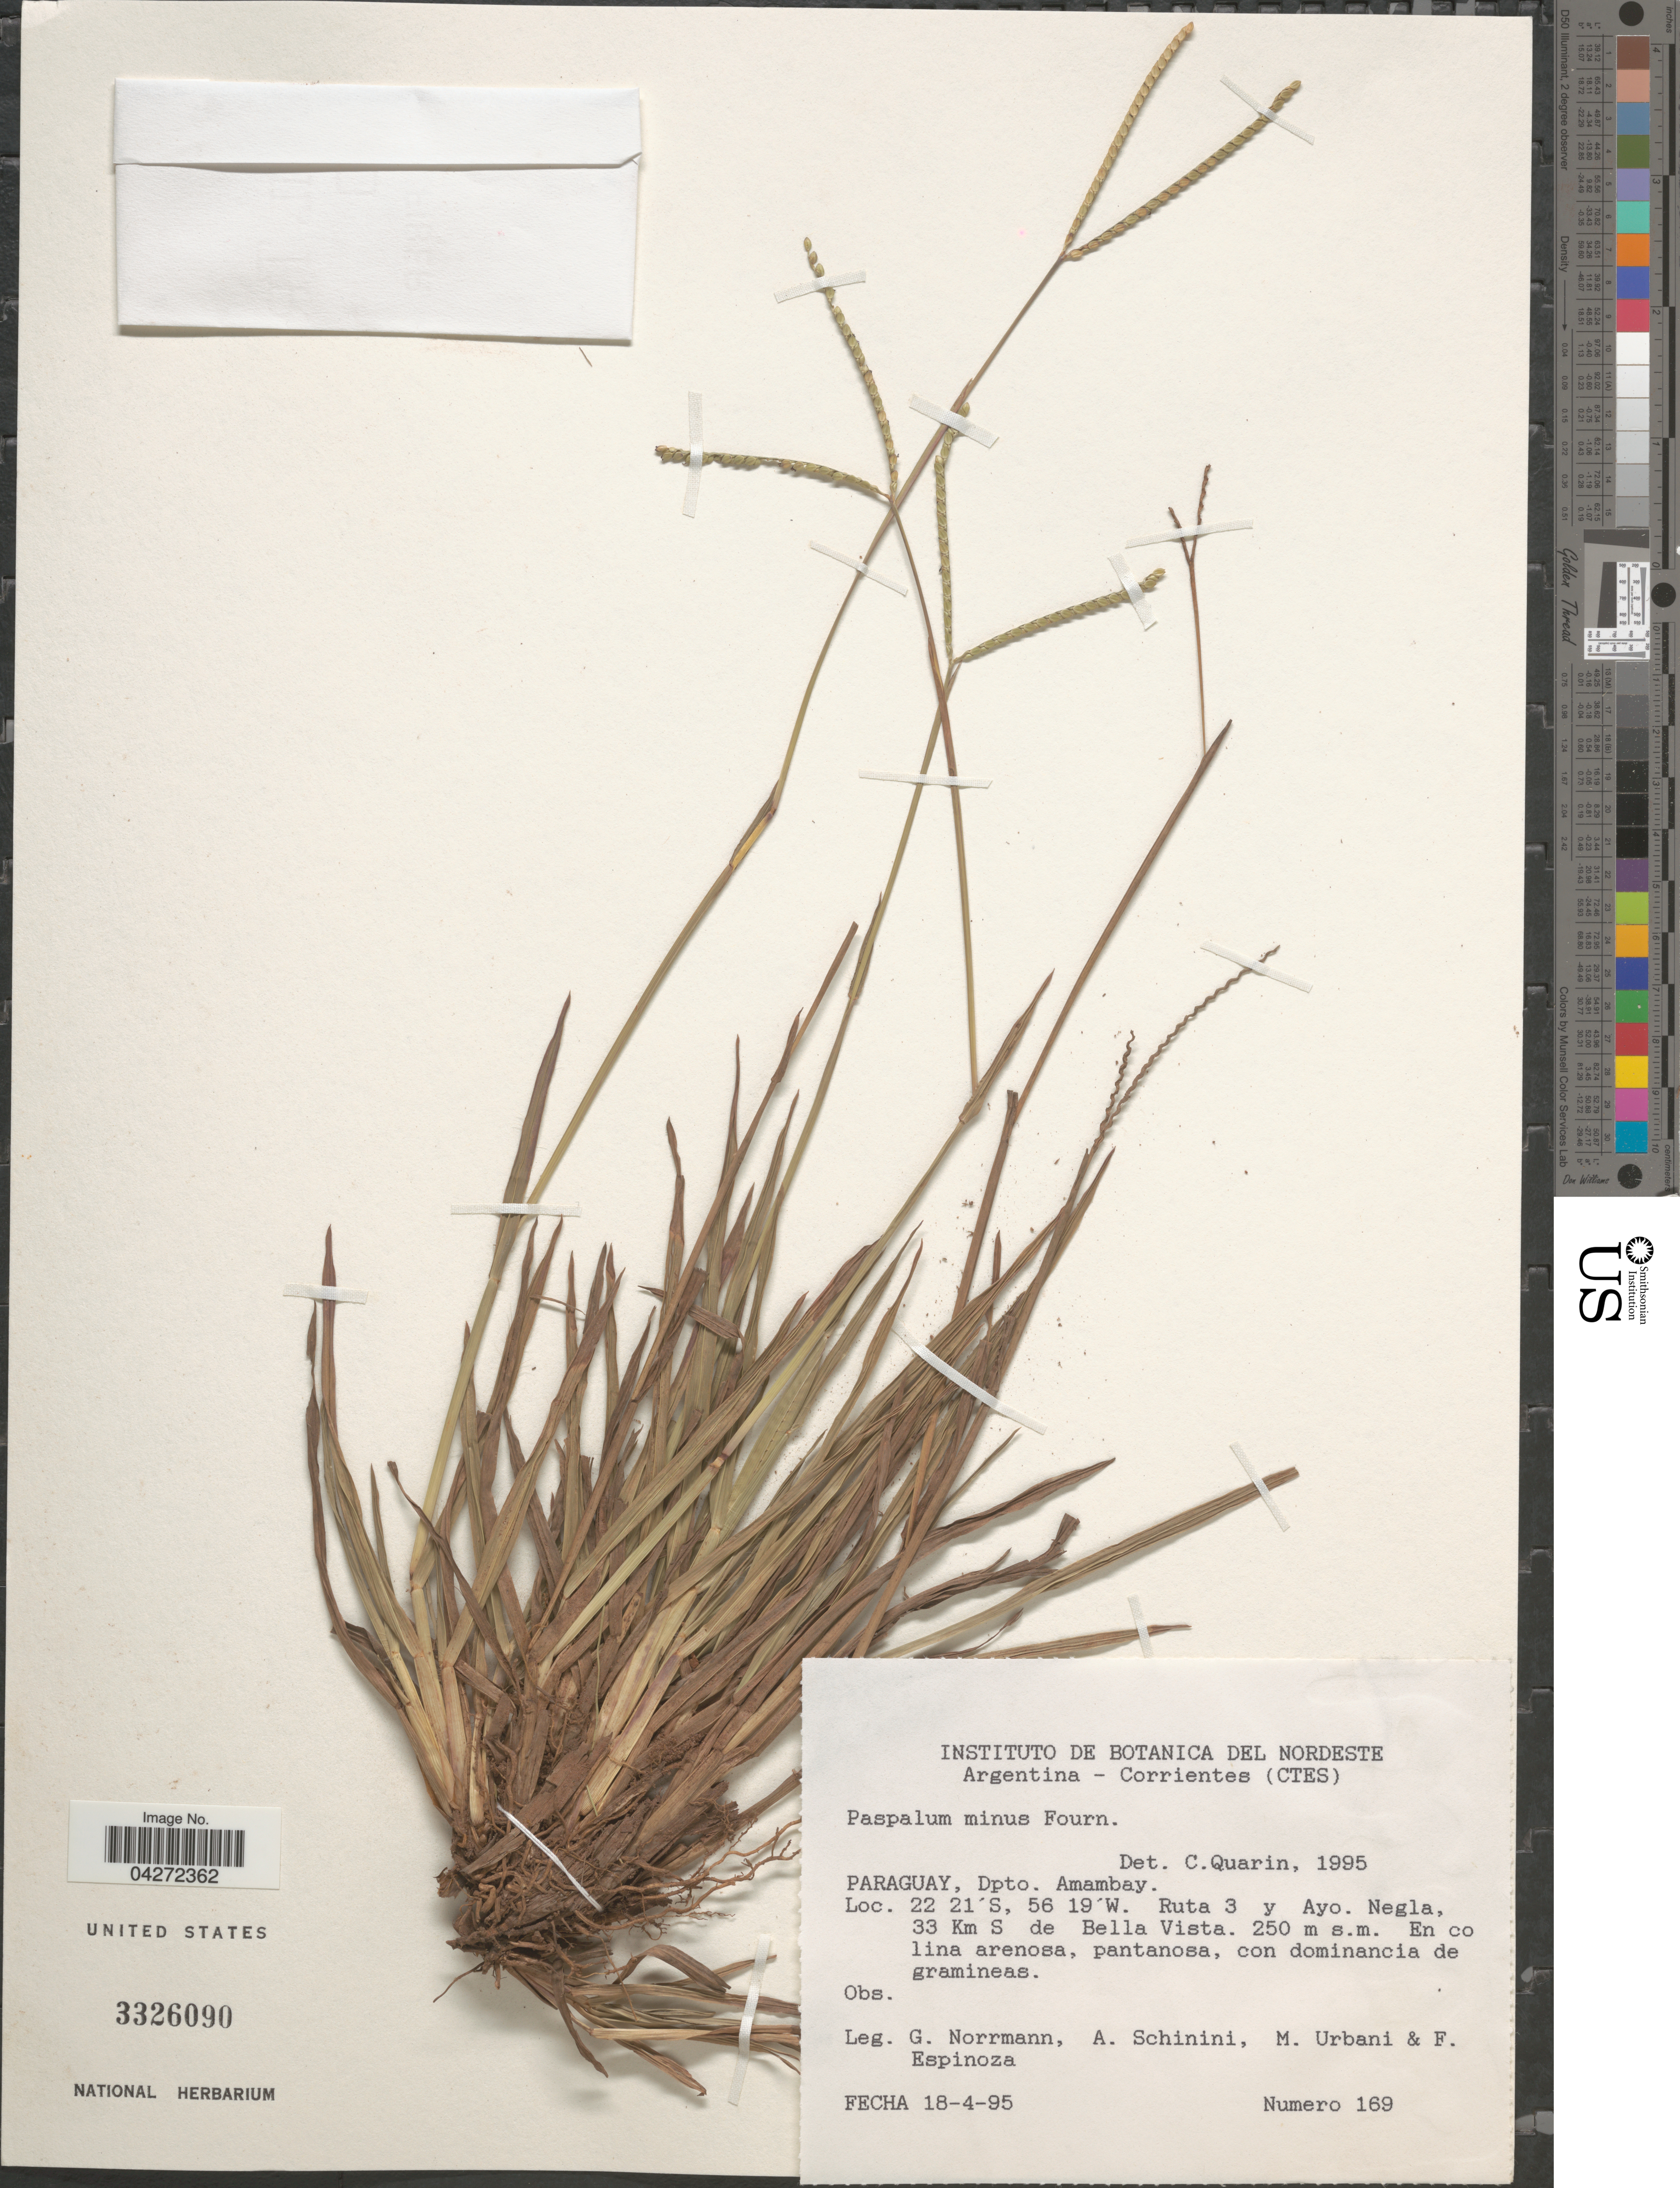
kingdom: Plantae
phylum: Tracheophyta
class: Liliopsida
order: Poales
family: Poaceae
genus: Paspalum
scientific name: Paspalum minus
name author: E. Fourn.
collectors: G. Norrmann, A. Schinini, M. Urbani & F. Espinoza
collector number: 169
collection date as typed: Transcribed d/m/y: 18/4/95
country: Paraguay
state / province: Amambay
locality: Dpto. Amambay. Ruta 3 y Ayo. Negla, 33 Km S de Bella Vista.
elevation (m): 250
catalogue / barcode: US 3326090